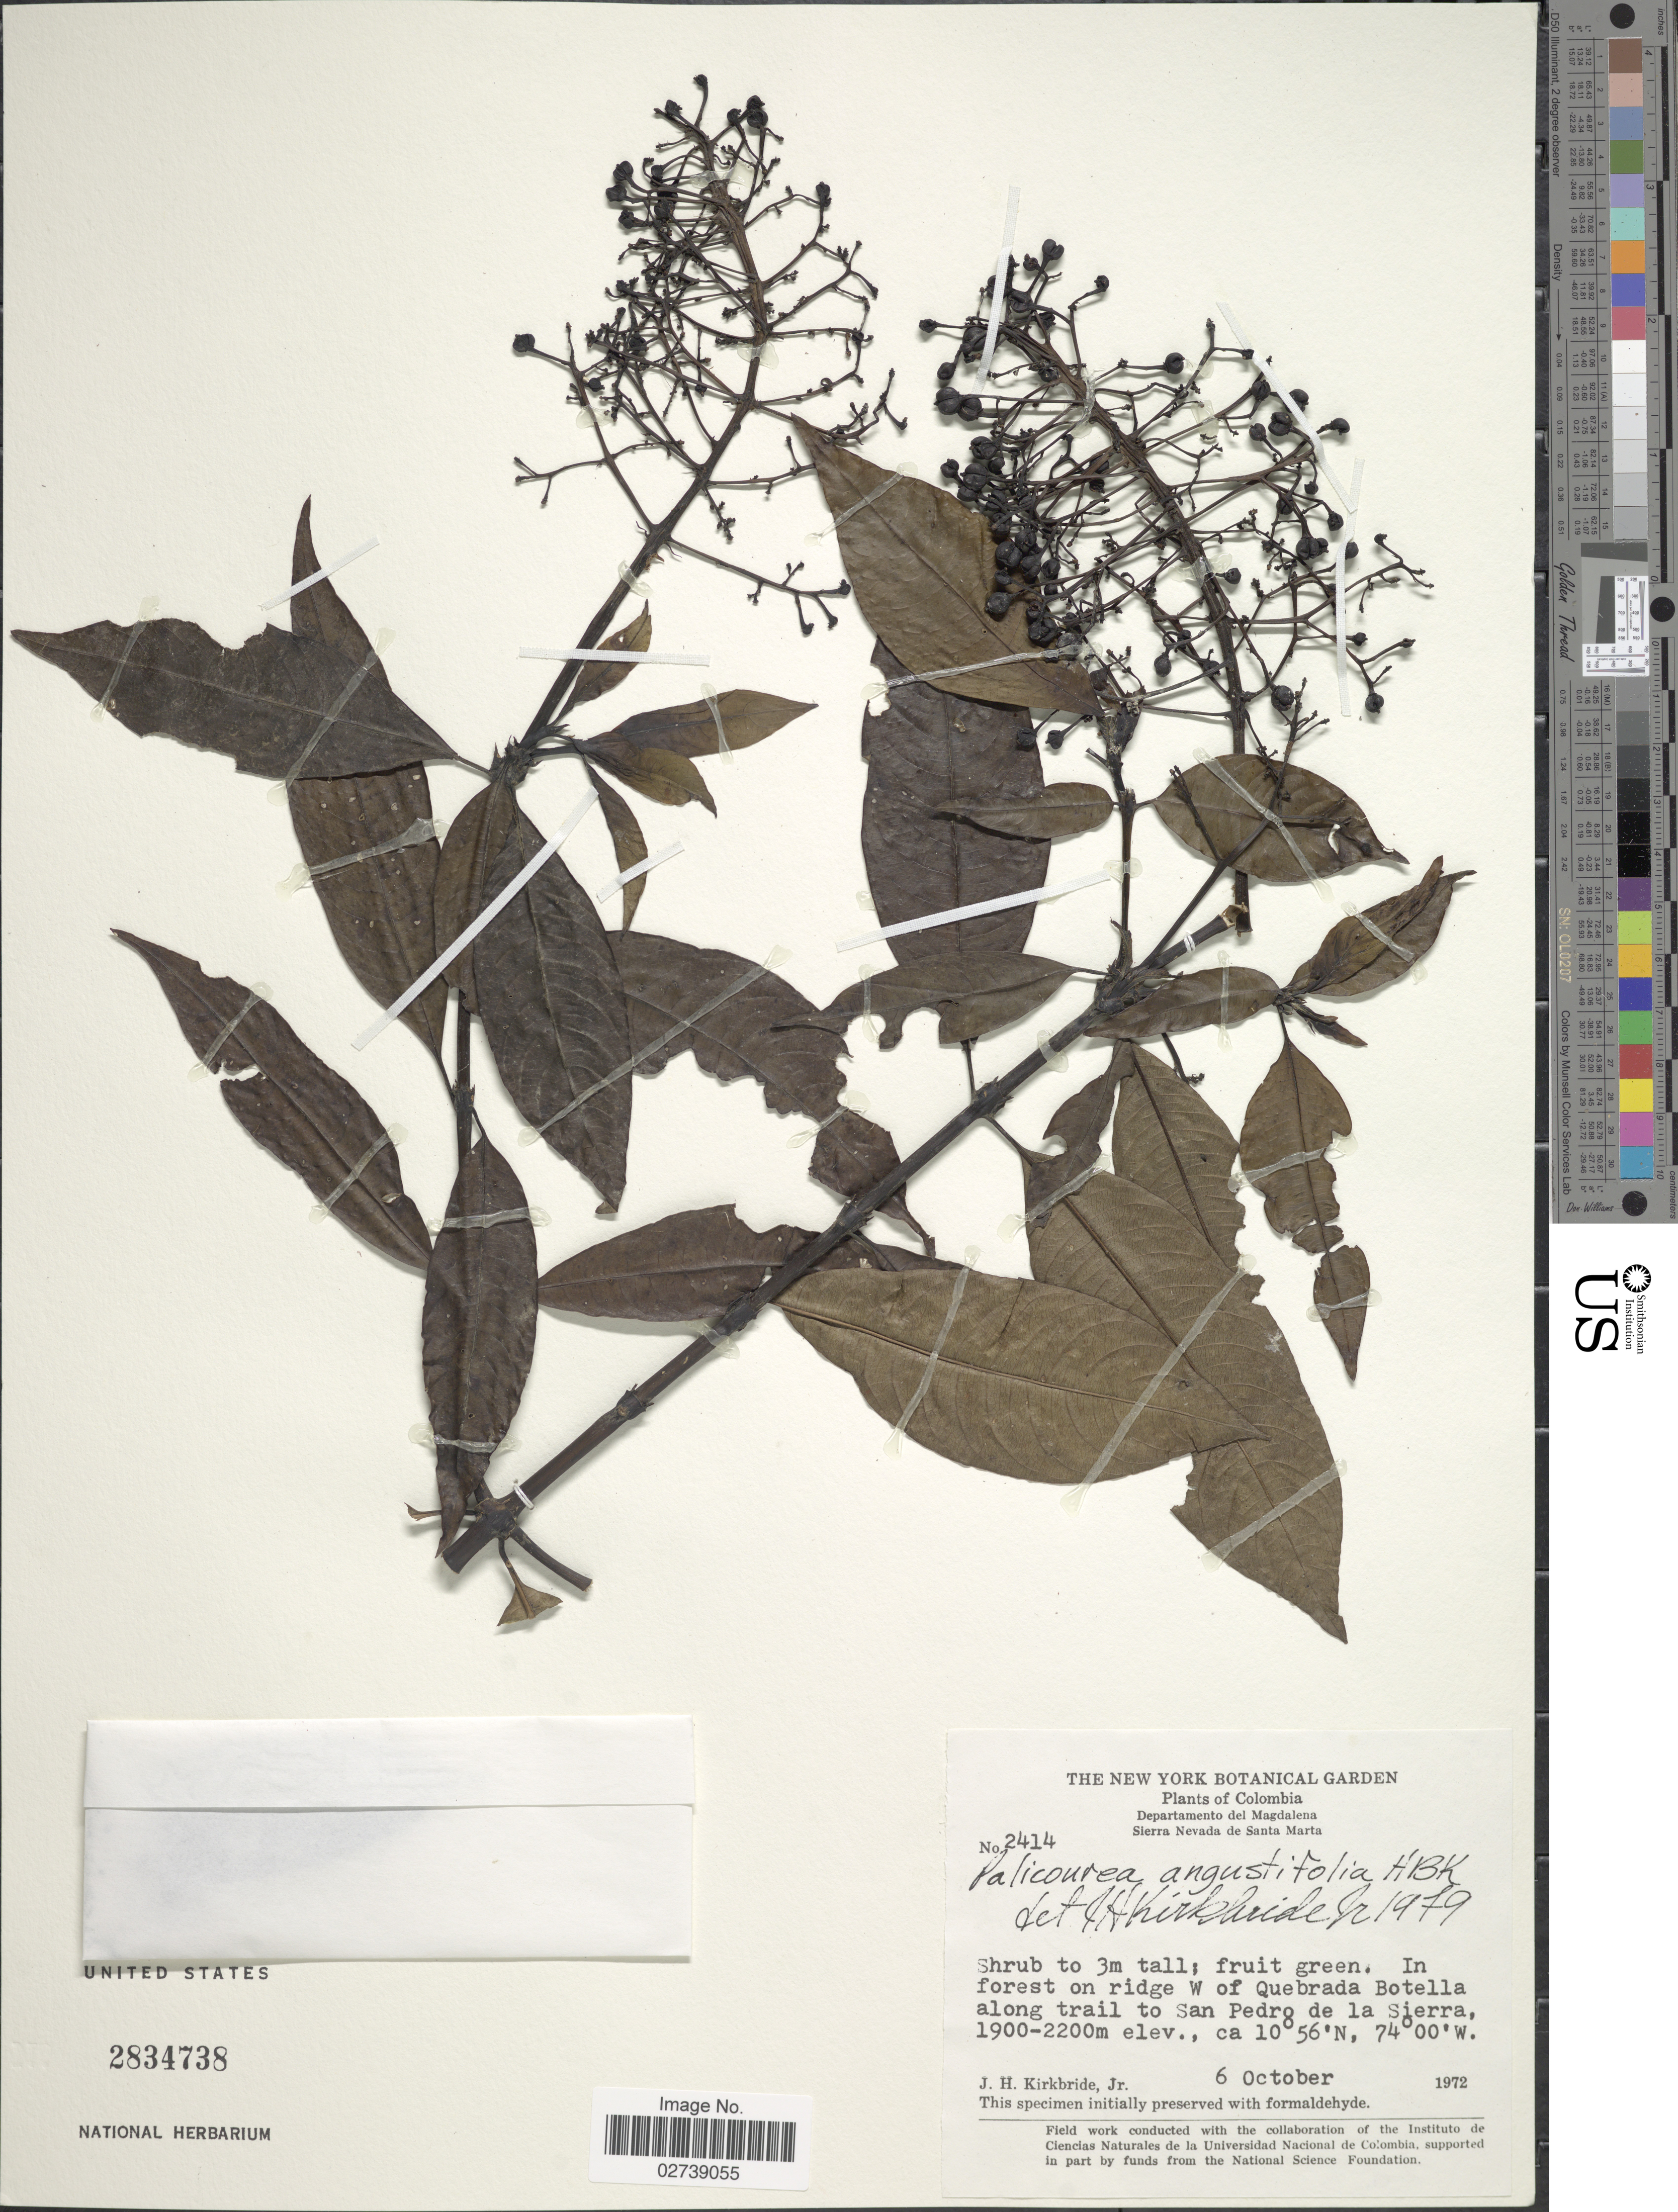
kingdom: Plantae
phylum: Tracheophyta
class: Magnoliopsida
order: Gentianales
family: Rubiaceae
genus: Palicourea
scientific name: Palicourea angustifolia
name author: Kunth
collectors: J. H. Kirkbride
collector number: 2414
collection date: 1972-10-06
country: Colombia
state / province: Magdalena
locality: Colombia, Departamento of Colombia, Sierra Nevada de Sana Marta. In forest on ridge W of Quebrada Botella along trail to San Pedro de la Sierra.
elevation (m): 1900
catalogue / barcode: US 2834738